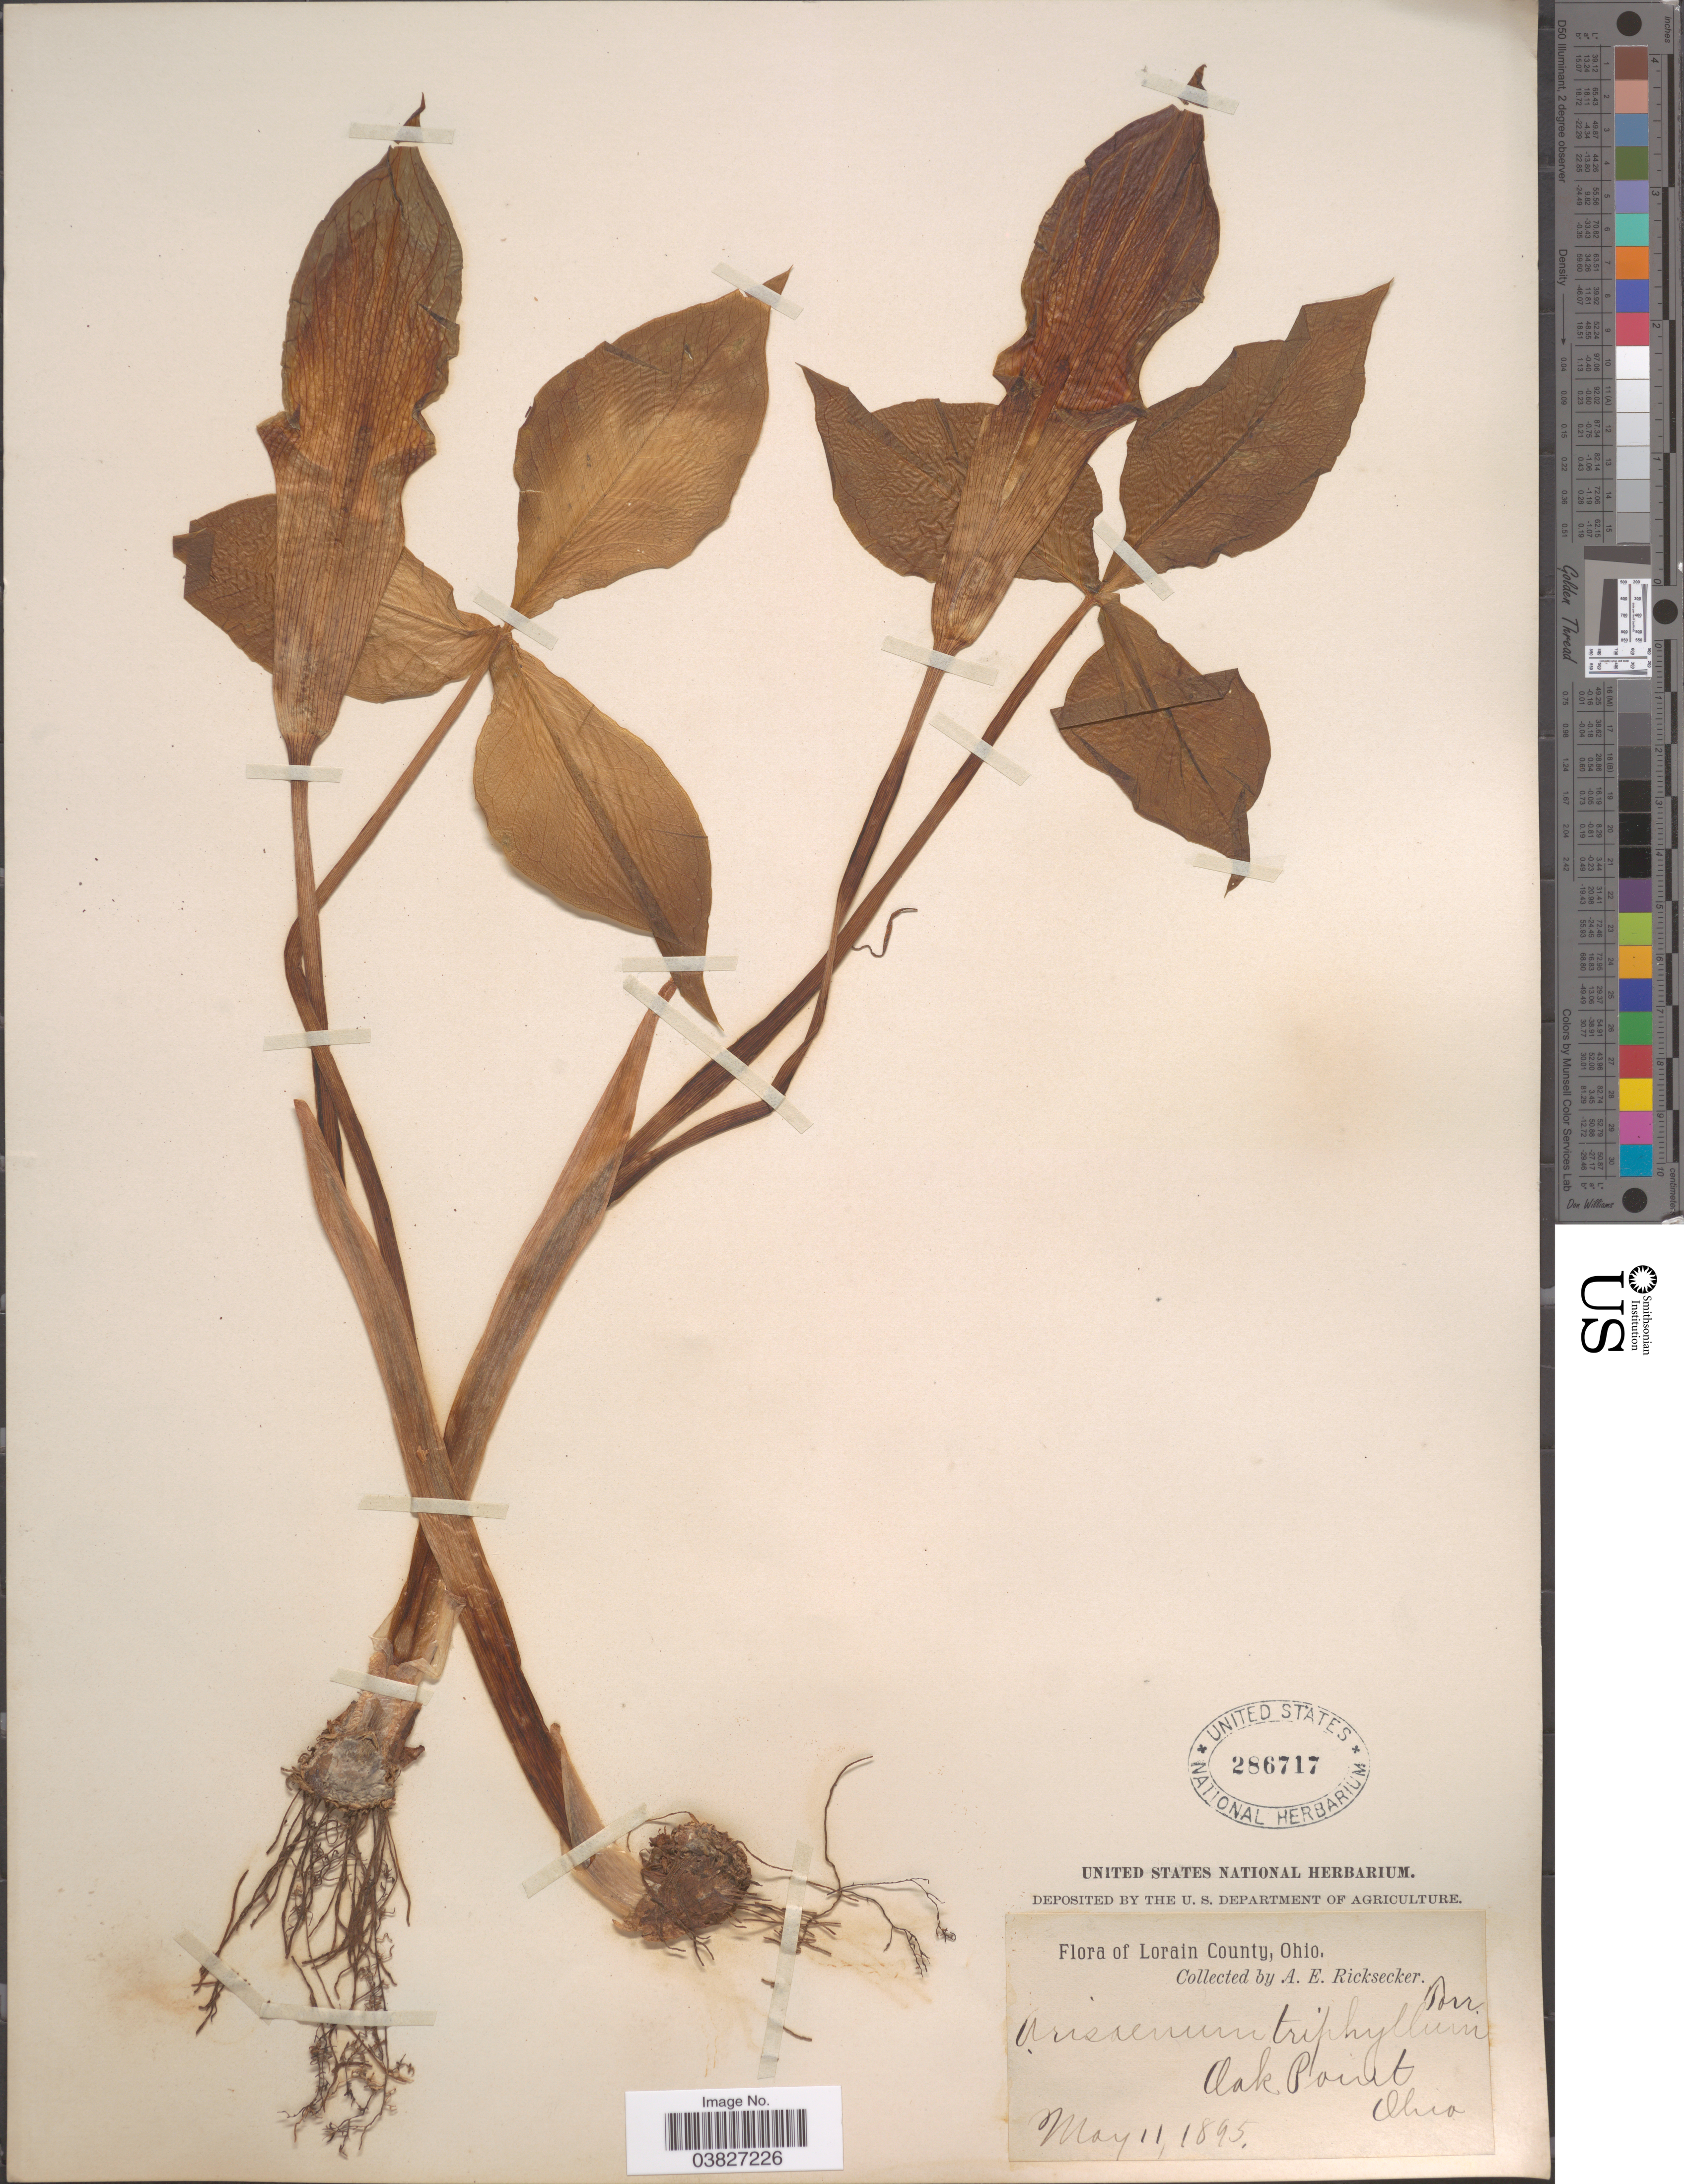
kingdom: Plantae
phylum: Tracheophyta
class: Liliopsida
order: Alismatales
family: Araceae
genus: Arisaema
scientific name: Arisaema triphyllum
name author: (L.) Schott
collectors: A. E. Ricksecker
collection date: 1895-05-11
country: United States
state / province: Ohio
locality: Lorain County. Oak Point.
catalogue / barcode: US 286717